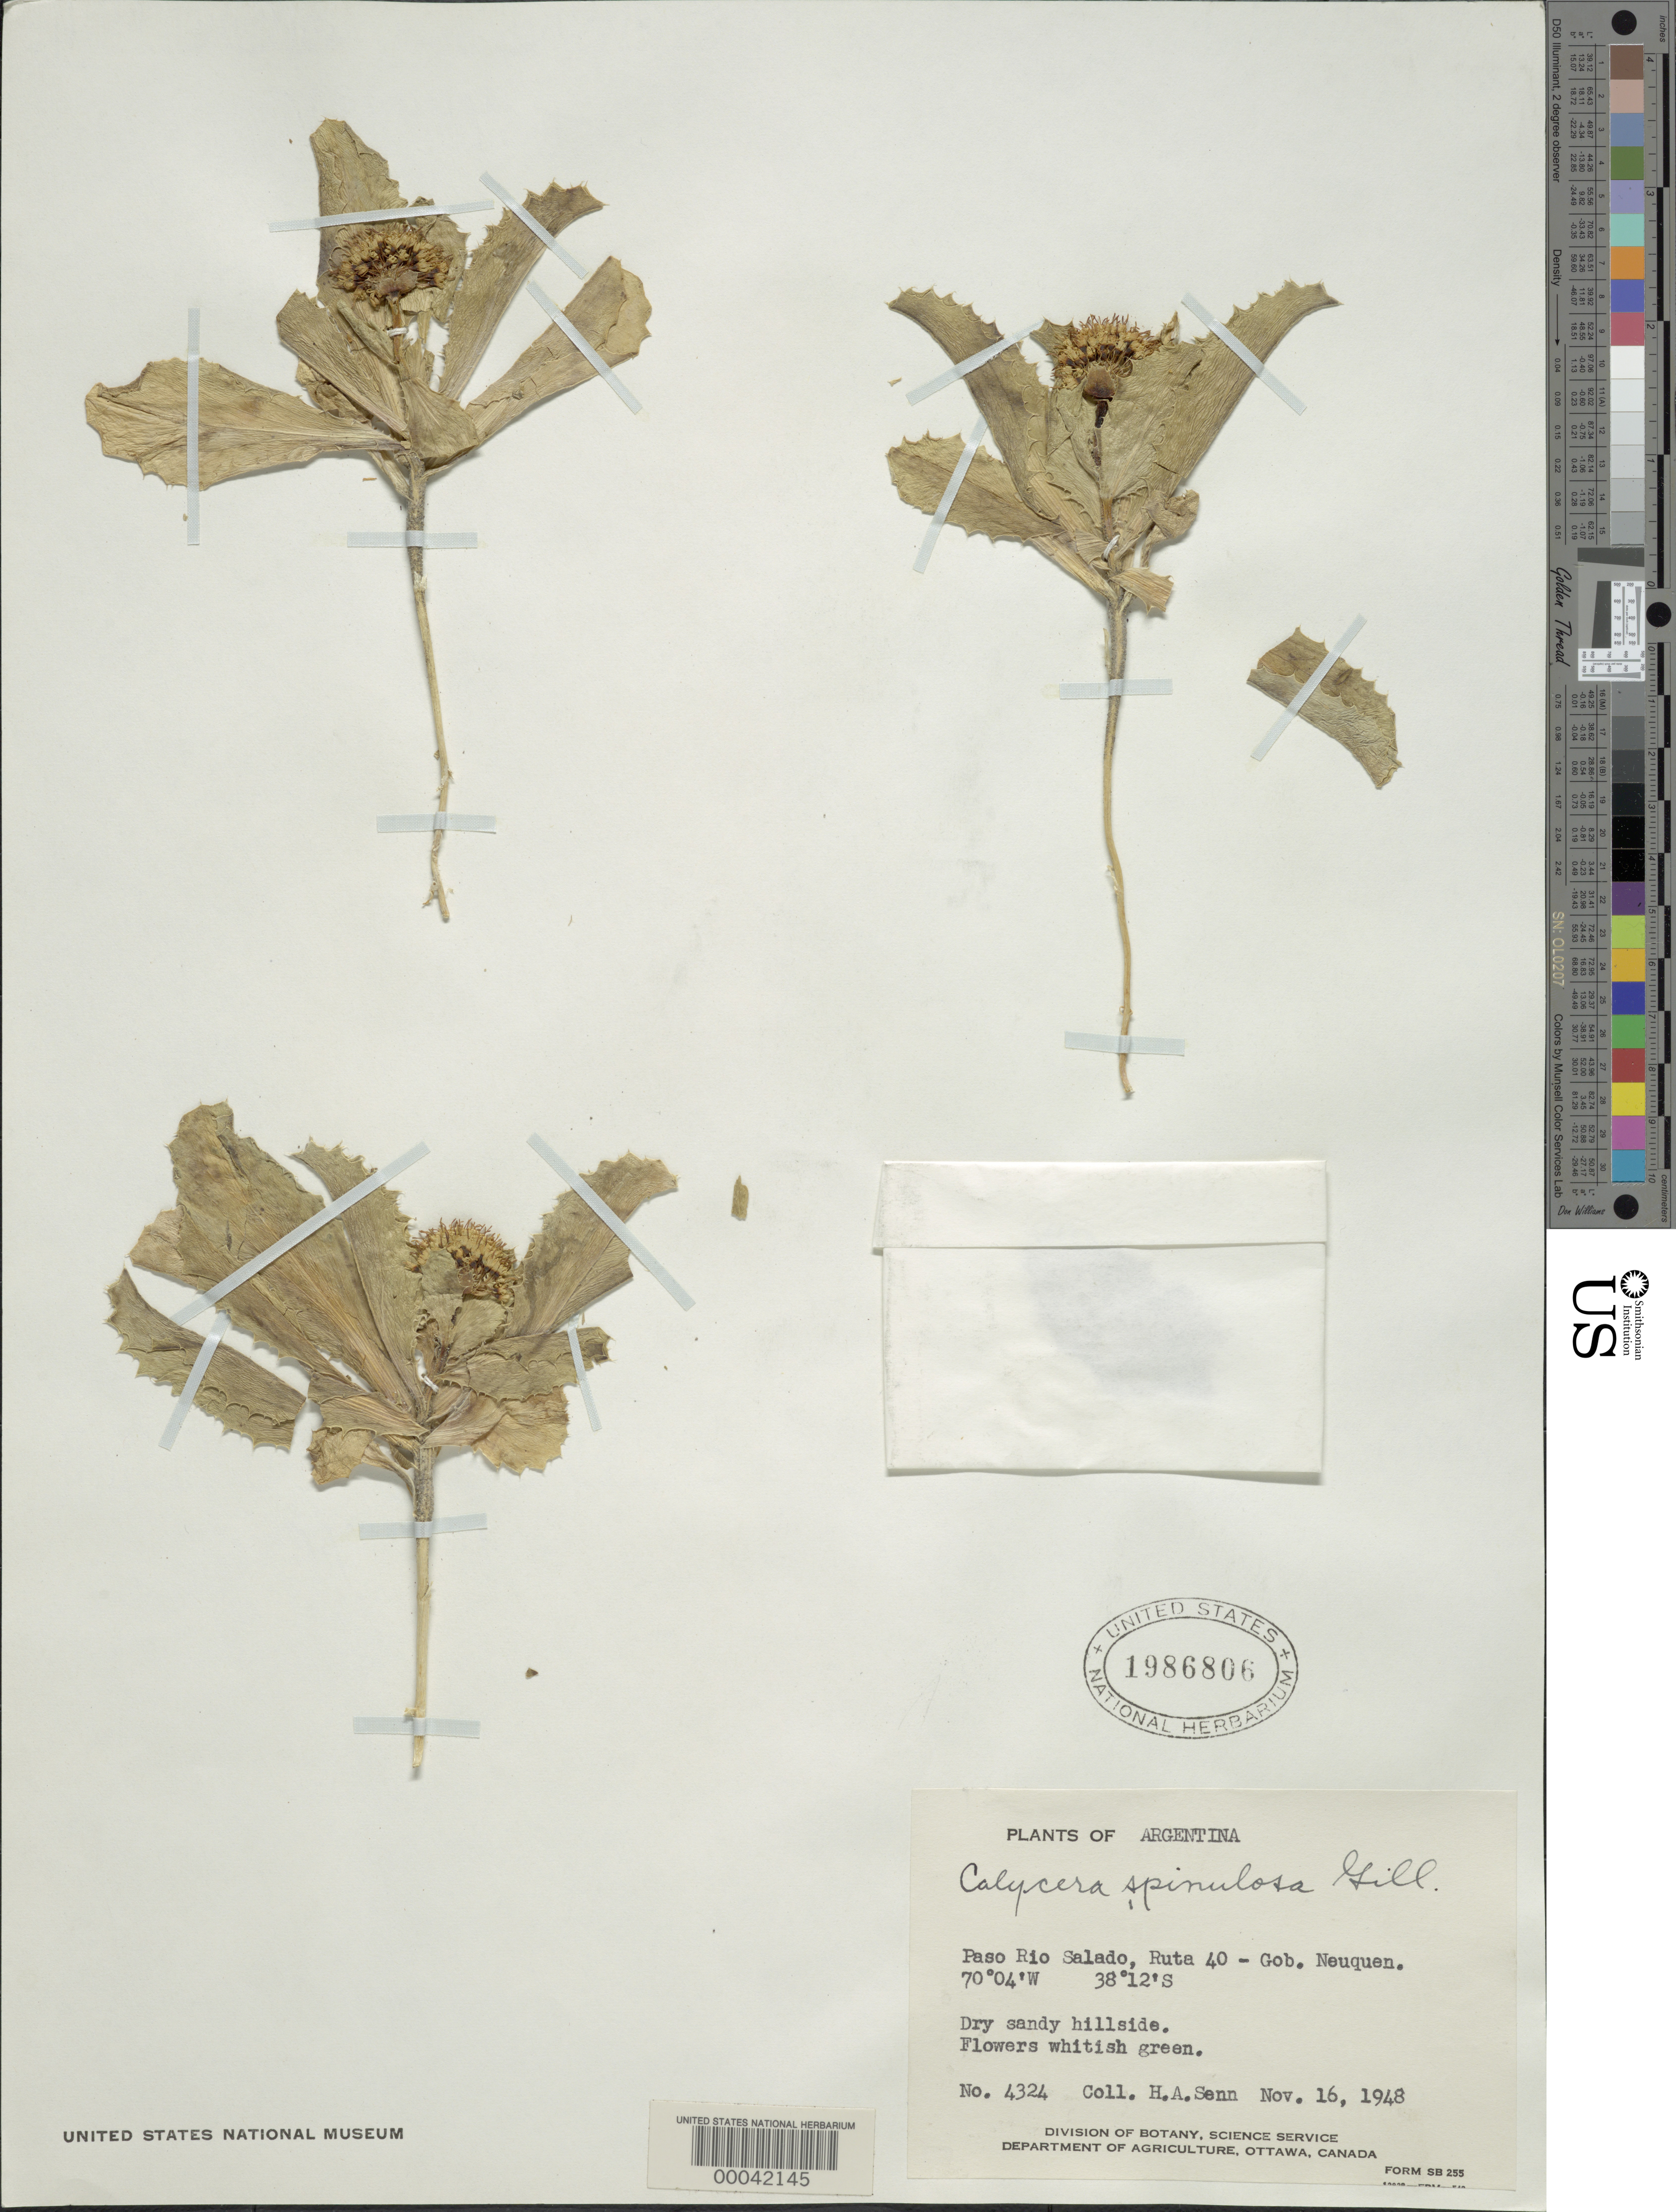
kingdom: Plantae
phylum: Tracheophyta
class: Magnoliopsida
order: Asterales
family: Calyceraceae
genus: Calycera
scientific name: Calycera spinulosa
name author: Gillies ex Miers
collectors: H. A. Senn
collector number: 4324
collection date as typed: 16 Nov 1948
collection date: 1948-11-16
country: Argentina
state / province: Neuquén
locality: Rio Salada, route 40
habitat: Dry sandy hillsides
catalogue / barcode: US 1986806